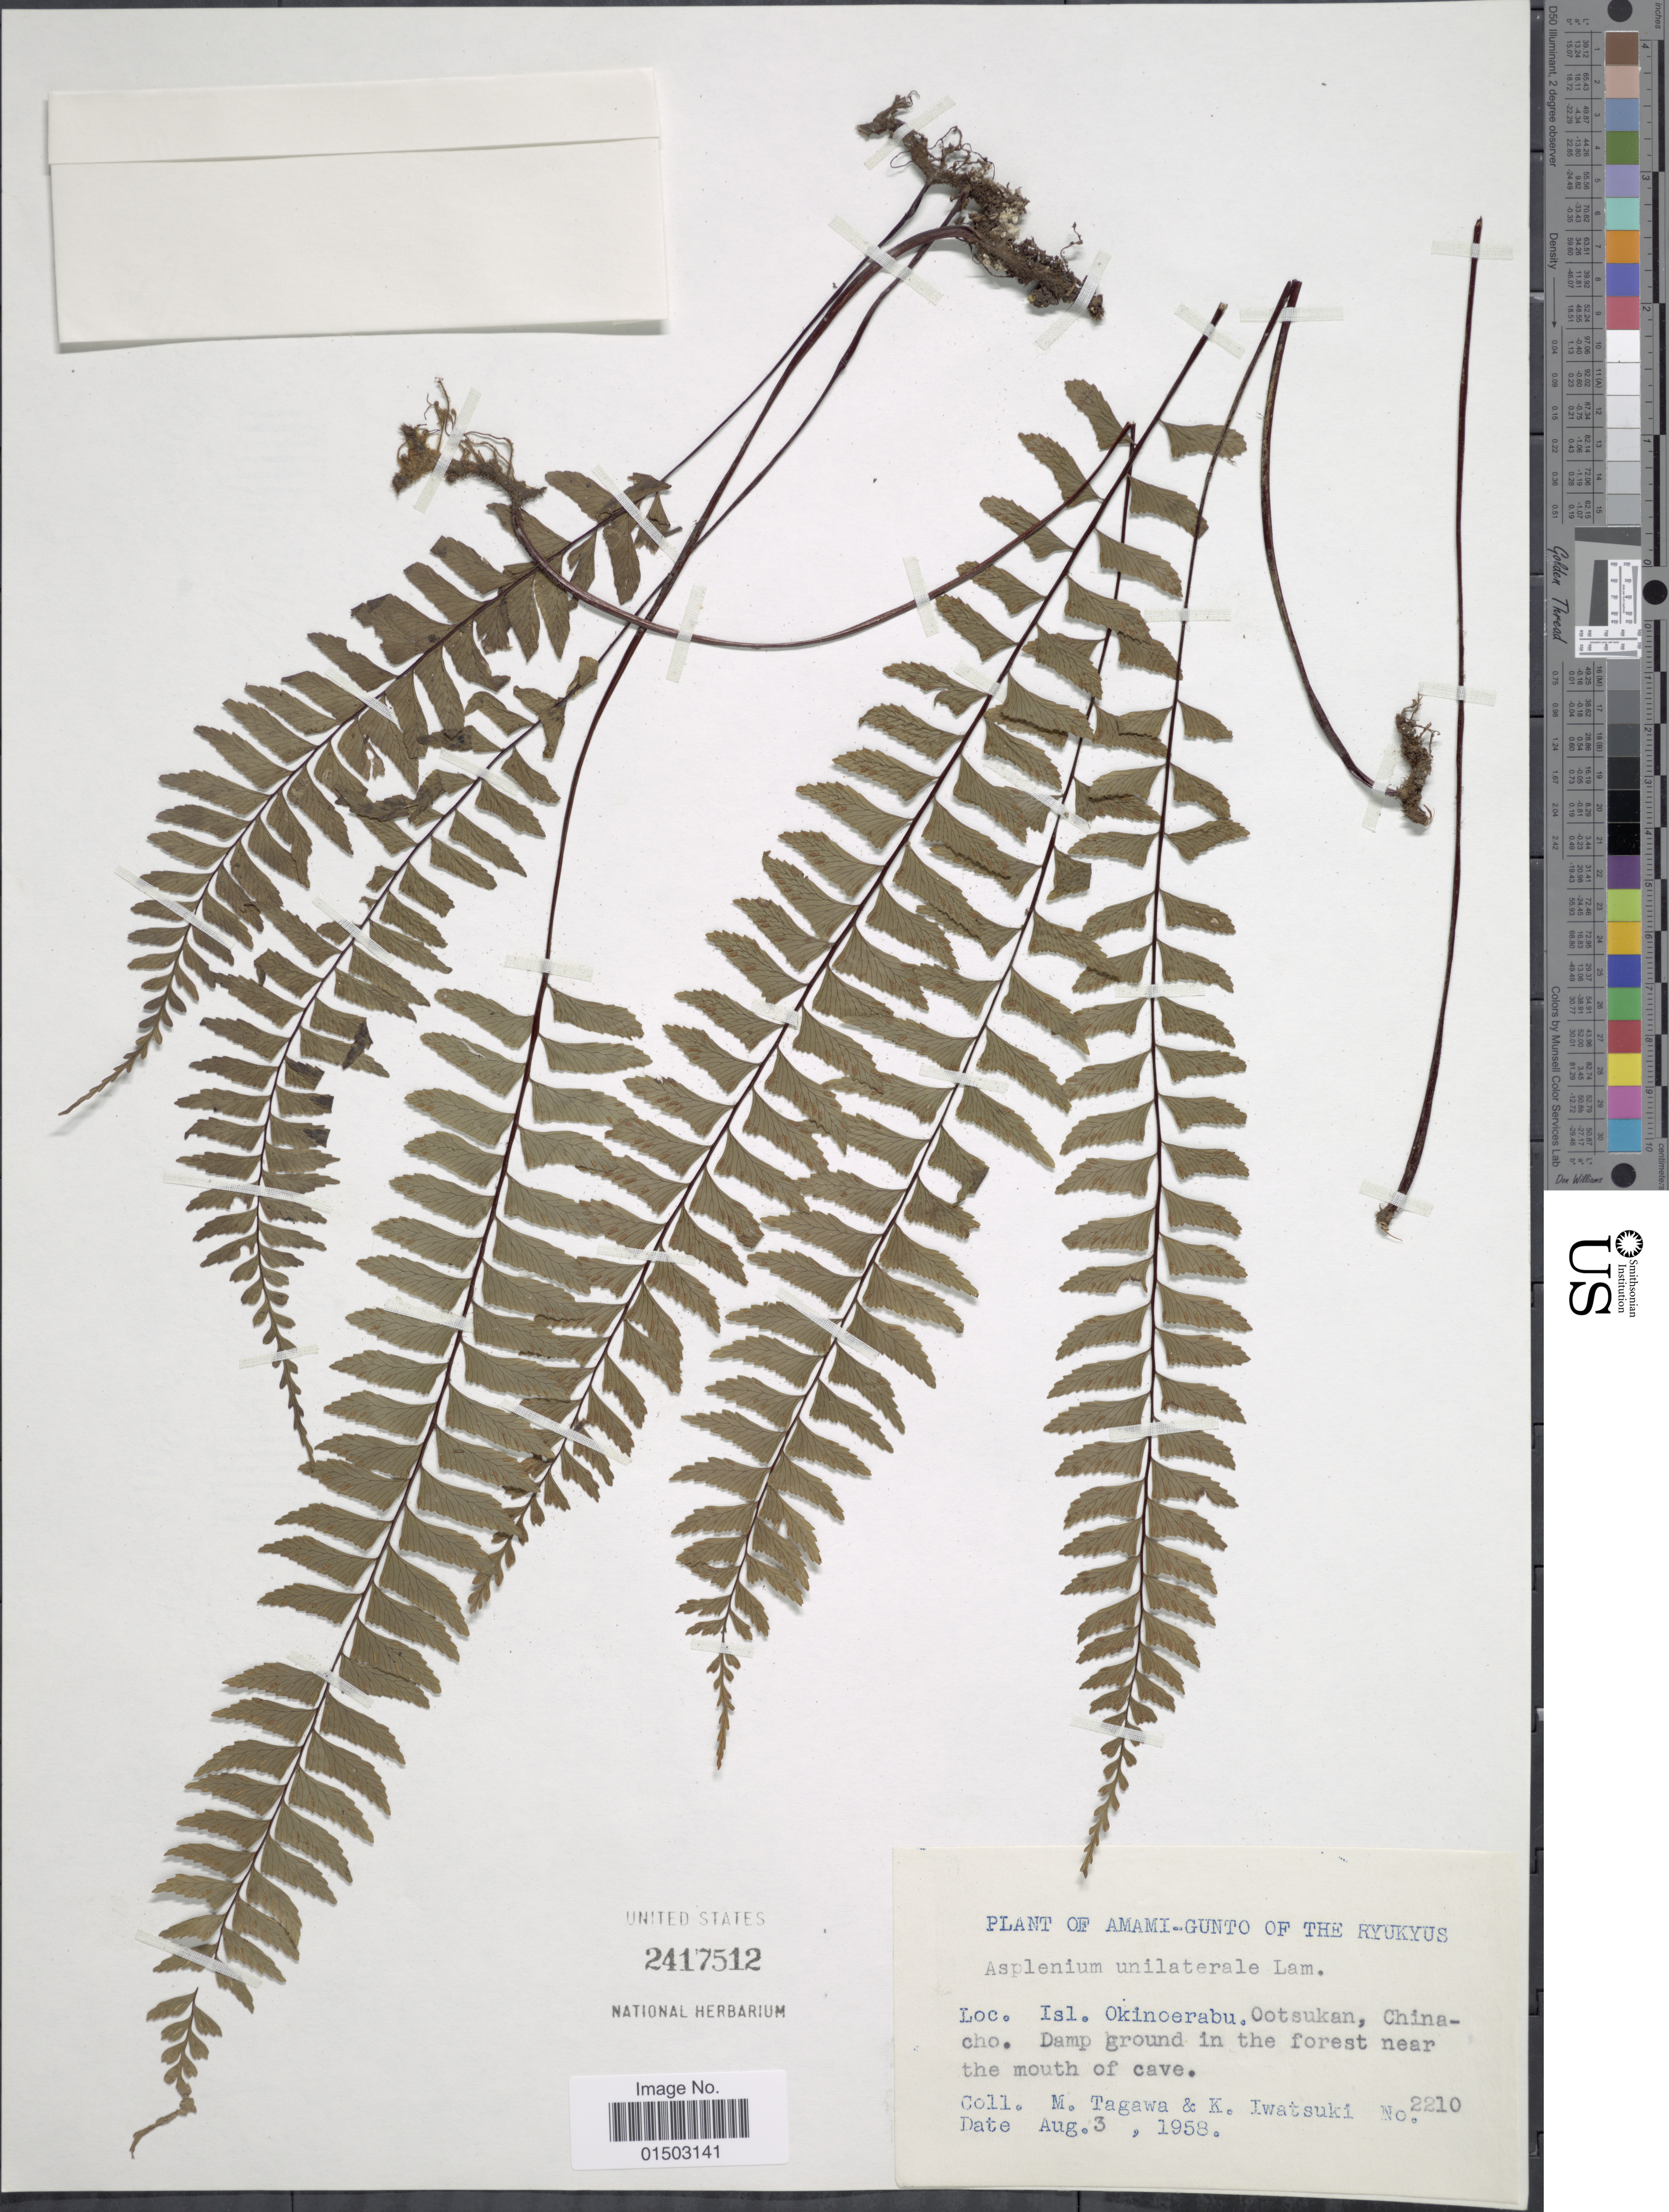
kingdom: Plantae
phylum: Tracheophyta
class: Polypodiopsida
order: Polypodiales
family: Aspleniaceae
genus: Hymenasplenium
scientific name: Hymenasplenium unilaterale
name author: (Lam.) Hayata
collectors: M. Tagawa & K. Iwatsuki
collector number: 2210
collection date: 1958-08-03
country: Japan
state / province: Okinawa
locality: Amami-Gunto of the Ryukyus. Isl. Okinoerabu. Ootsukan, Chinacho. Damp ground in the forest near the mouth of cave.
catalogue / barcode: US 2417512